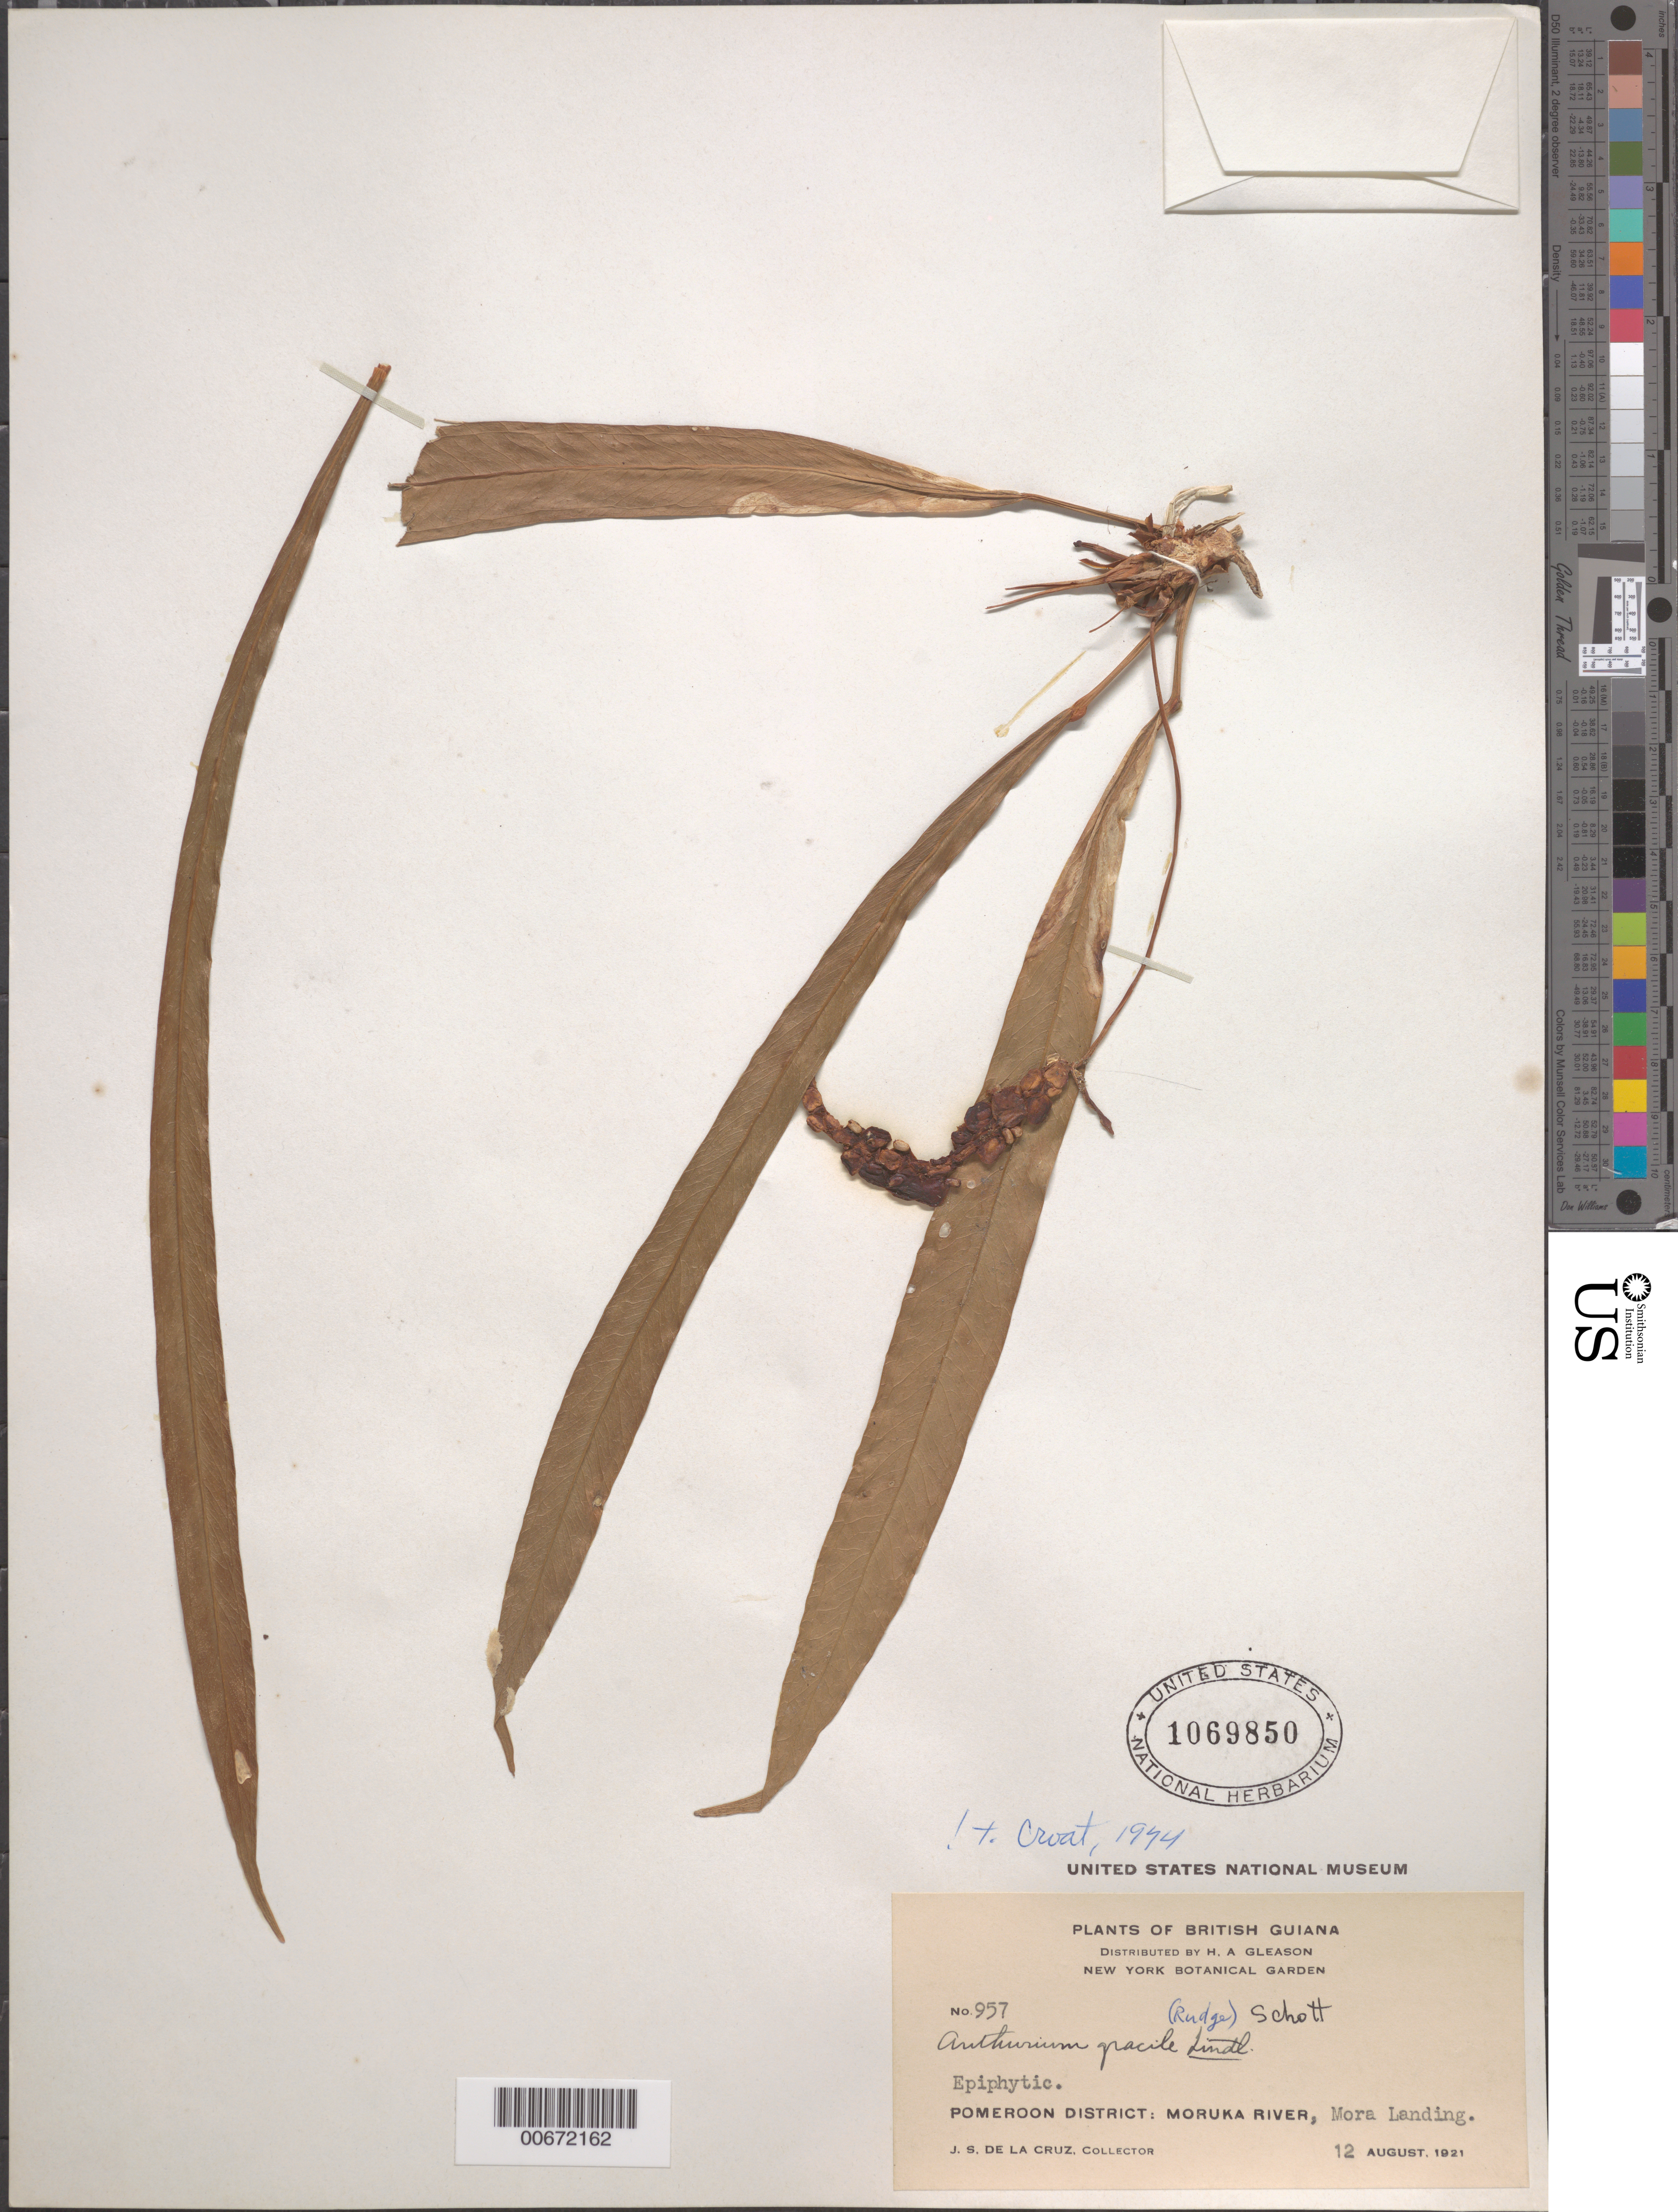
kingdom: Plantae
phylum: Tracheophyta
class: Liliopsida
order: Alismatales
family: Araceae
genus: Anthurium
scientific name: Anthurium gracile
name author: (Rudge) Schott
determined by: Croat, Thomas B., Missouri Botanical Garden (MO)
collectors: J. S. de la Cruz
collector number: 957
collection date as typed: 12-Aug-21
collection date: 1921-08-12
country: Guyana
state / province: Barima-Waini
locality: Mora Landing, Moruka R., Pomeroon Dist.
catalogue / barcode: US 1069850